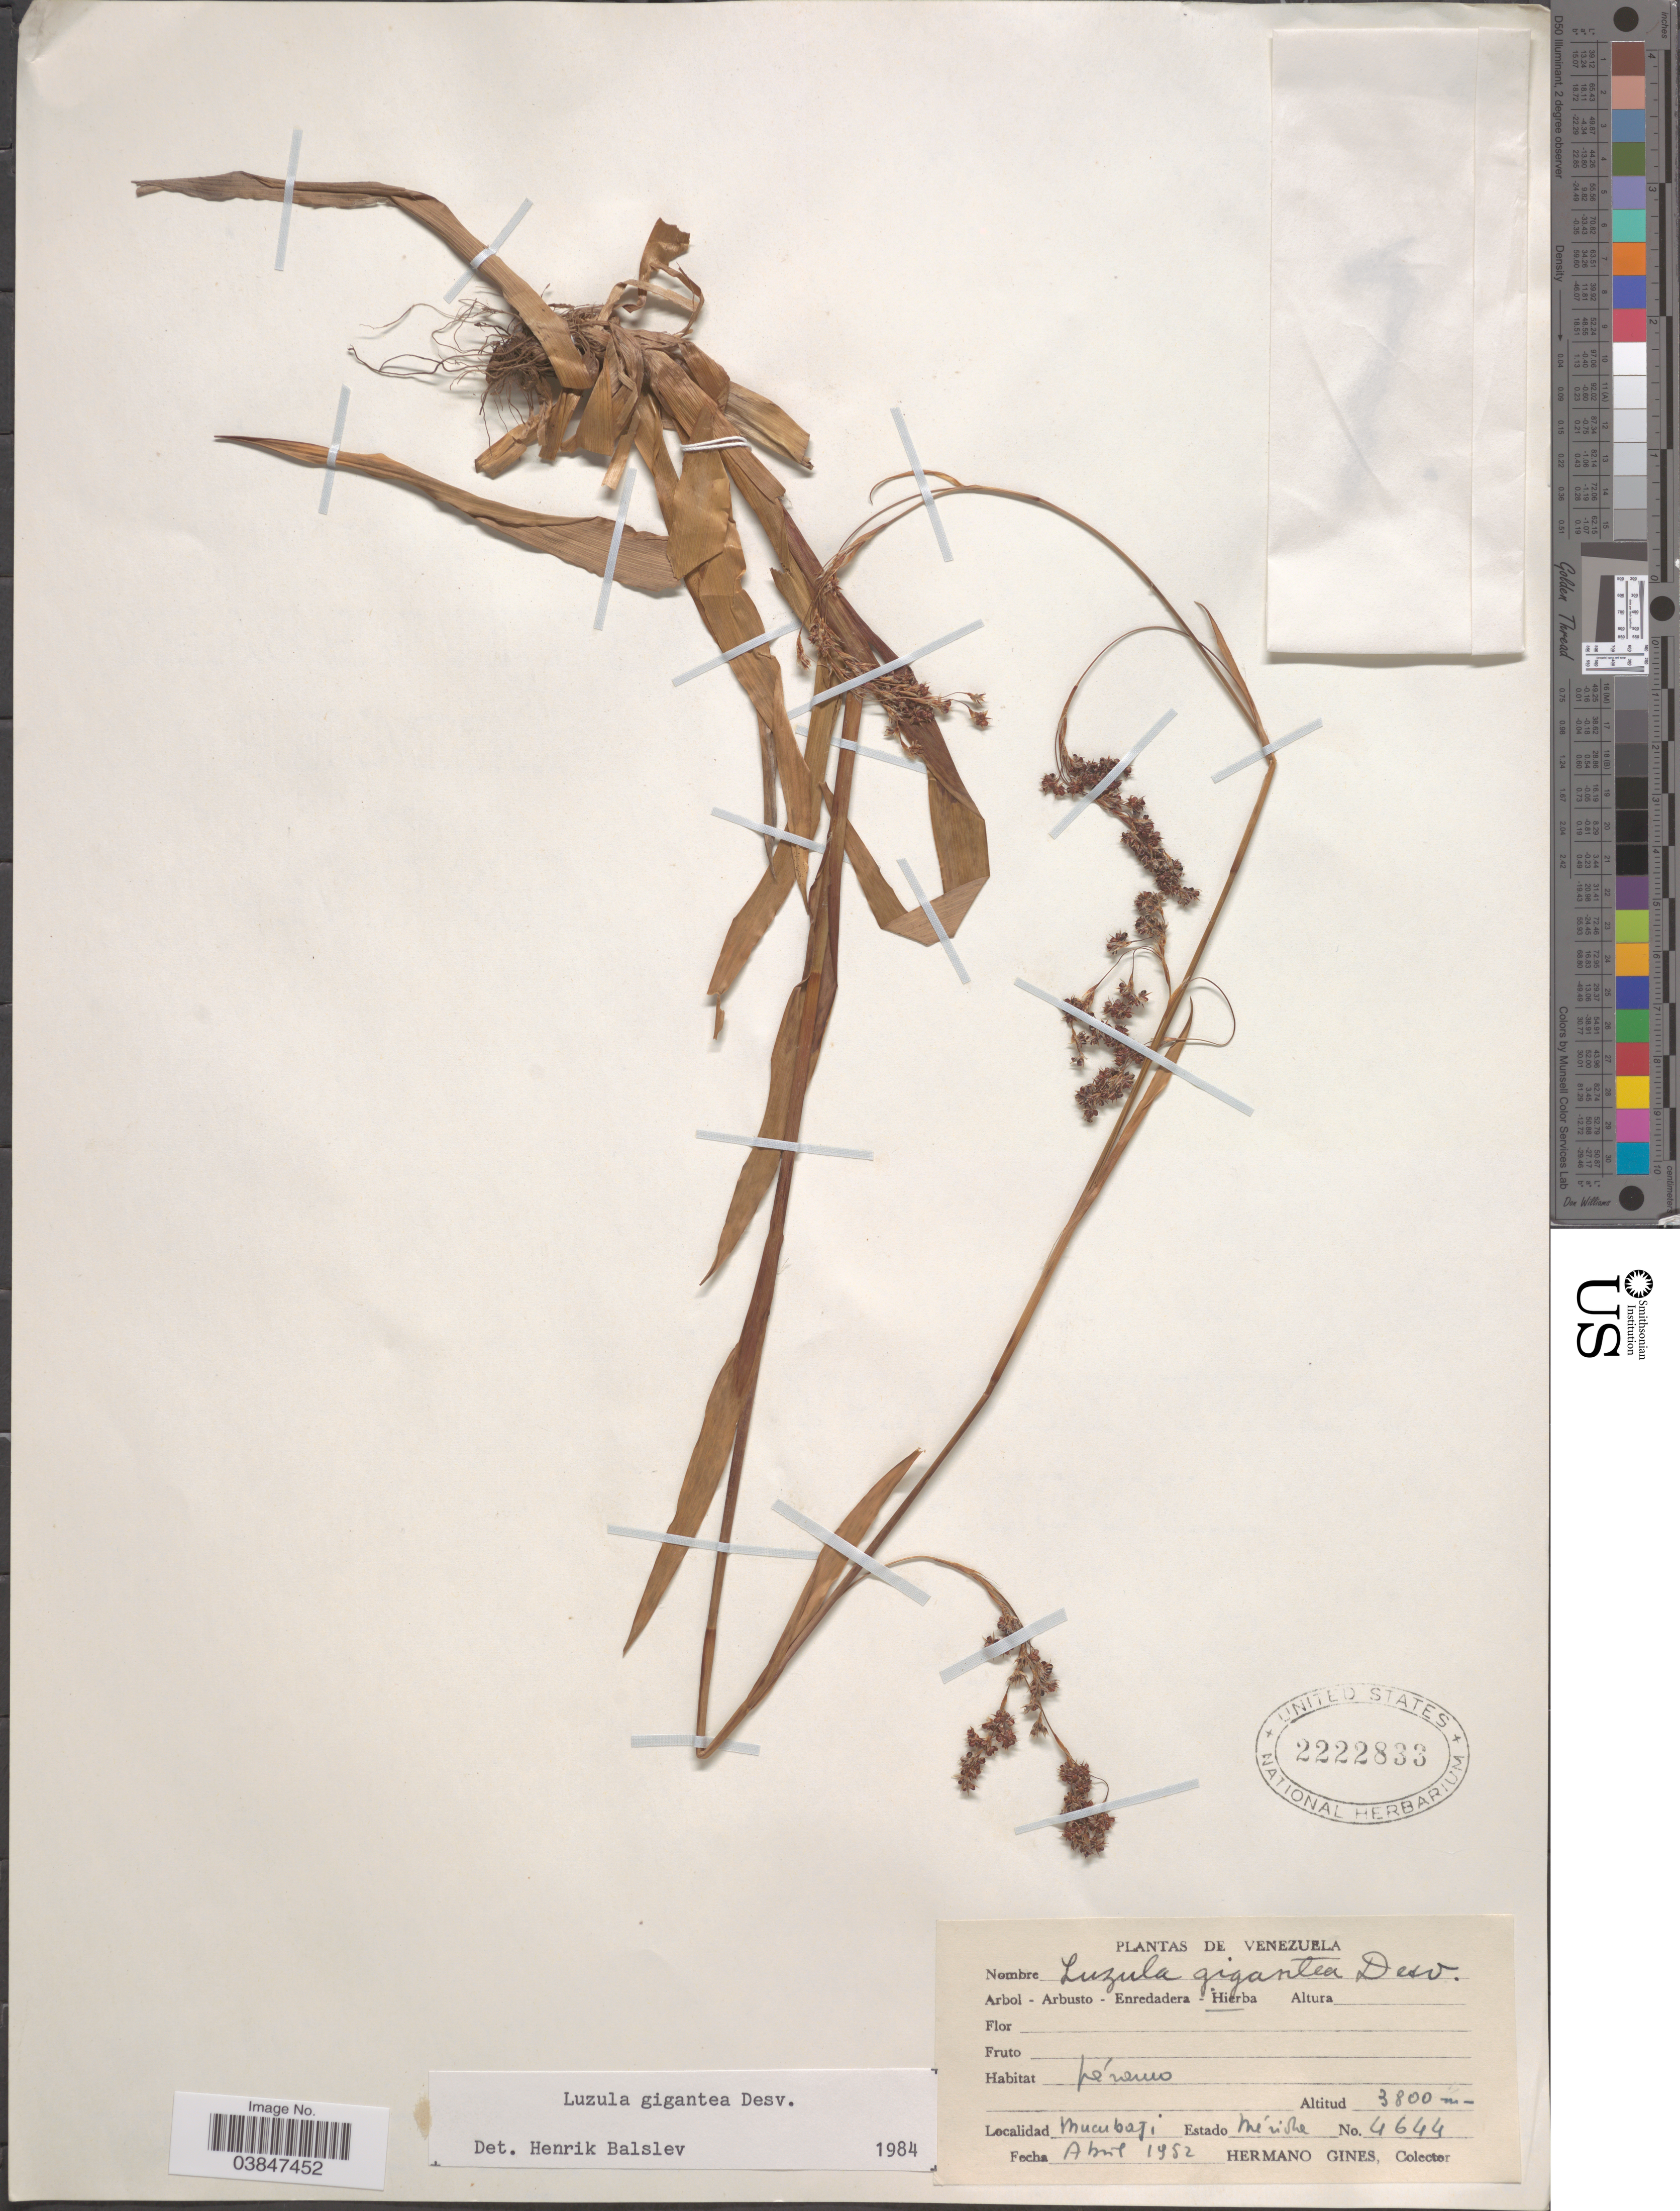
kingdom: Plantae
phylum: Tracheophyta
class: Liliopsida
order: Poales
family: Juncaceae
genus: Luzula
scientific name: Luzula gigantea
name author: Desv.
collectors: Bro. Gines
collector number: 4644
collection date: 1952-04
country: Venezuela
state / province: Merida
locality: Páramo. Mucubaji.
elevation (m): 3800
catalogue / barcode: US 2222833